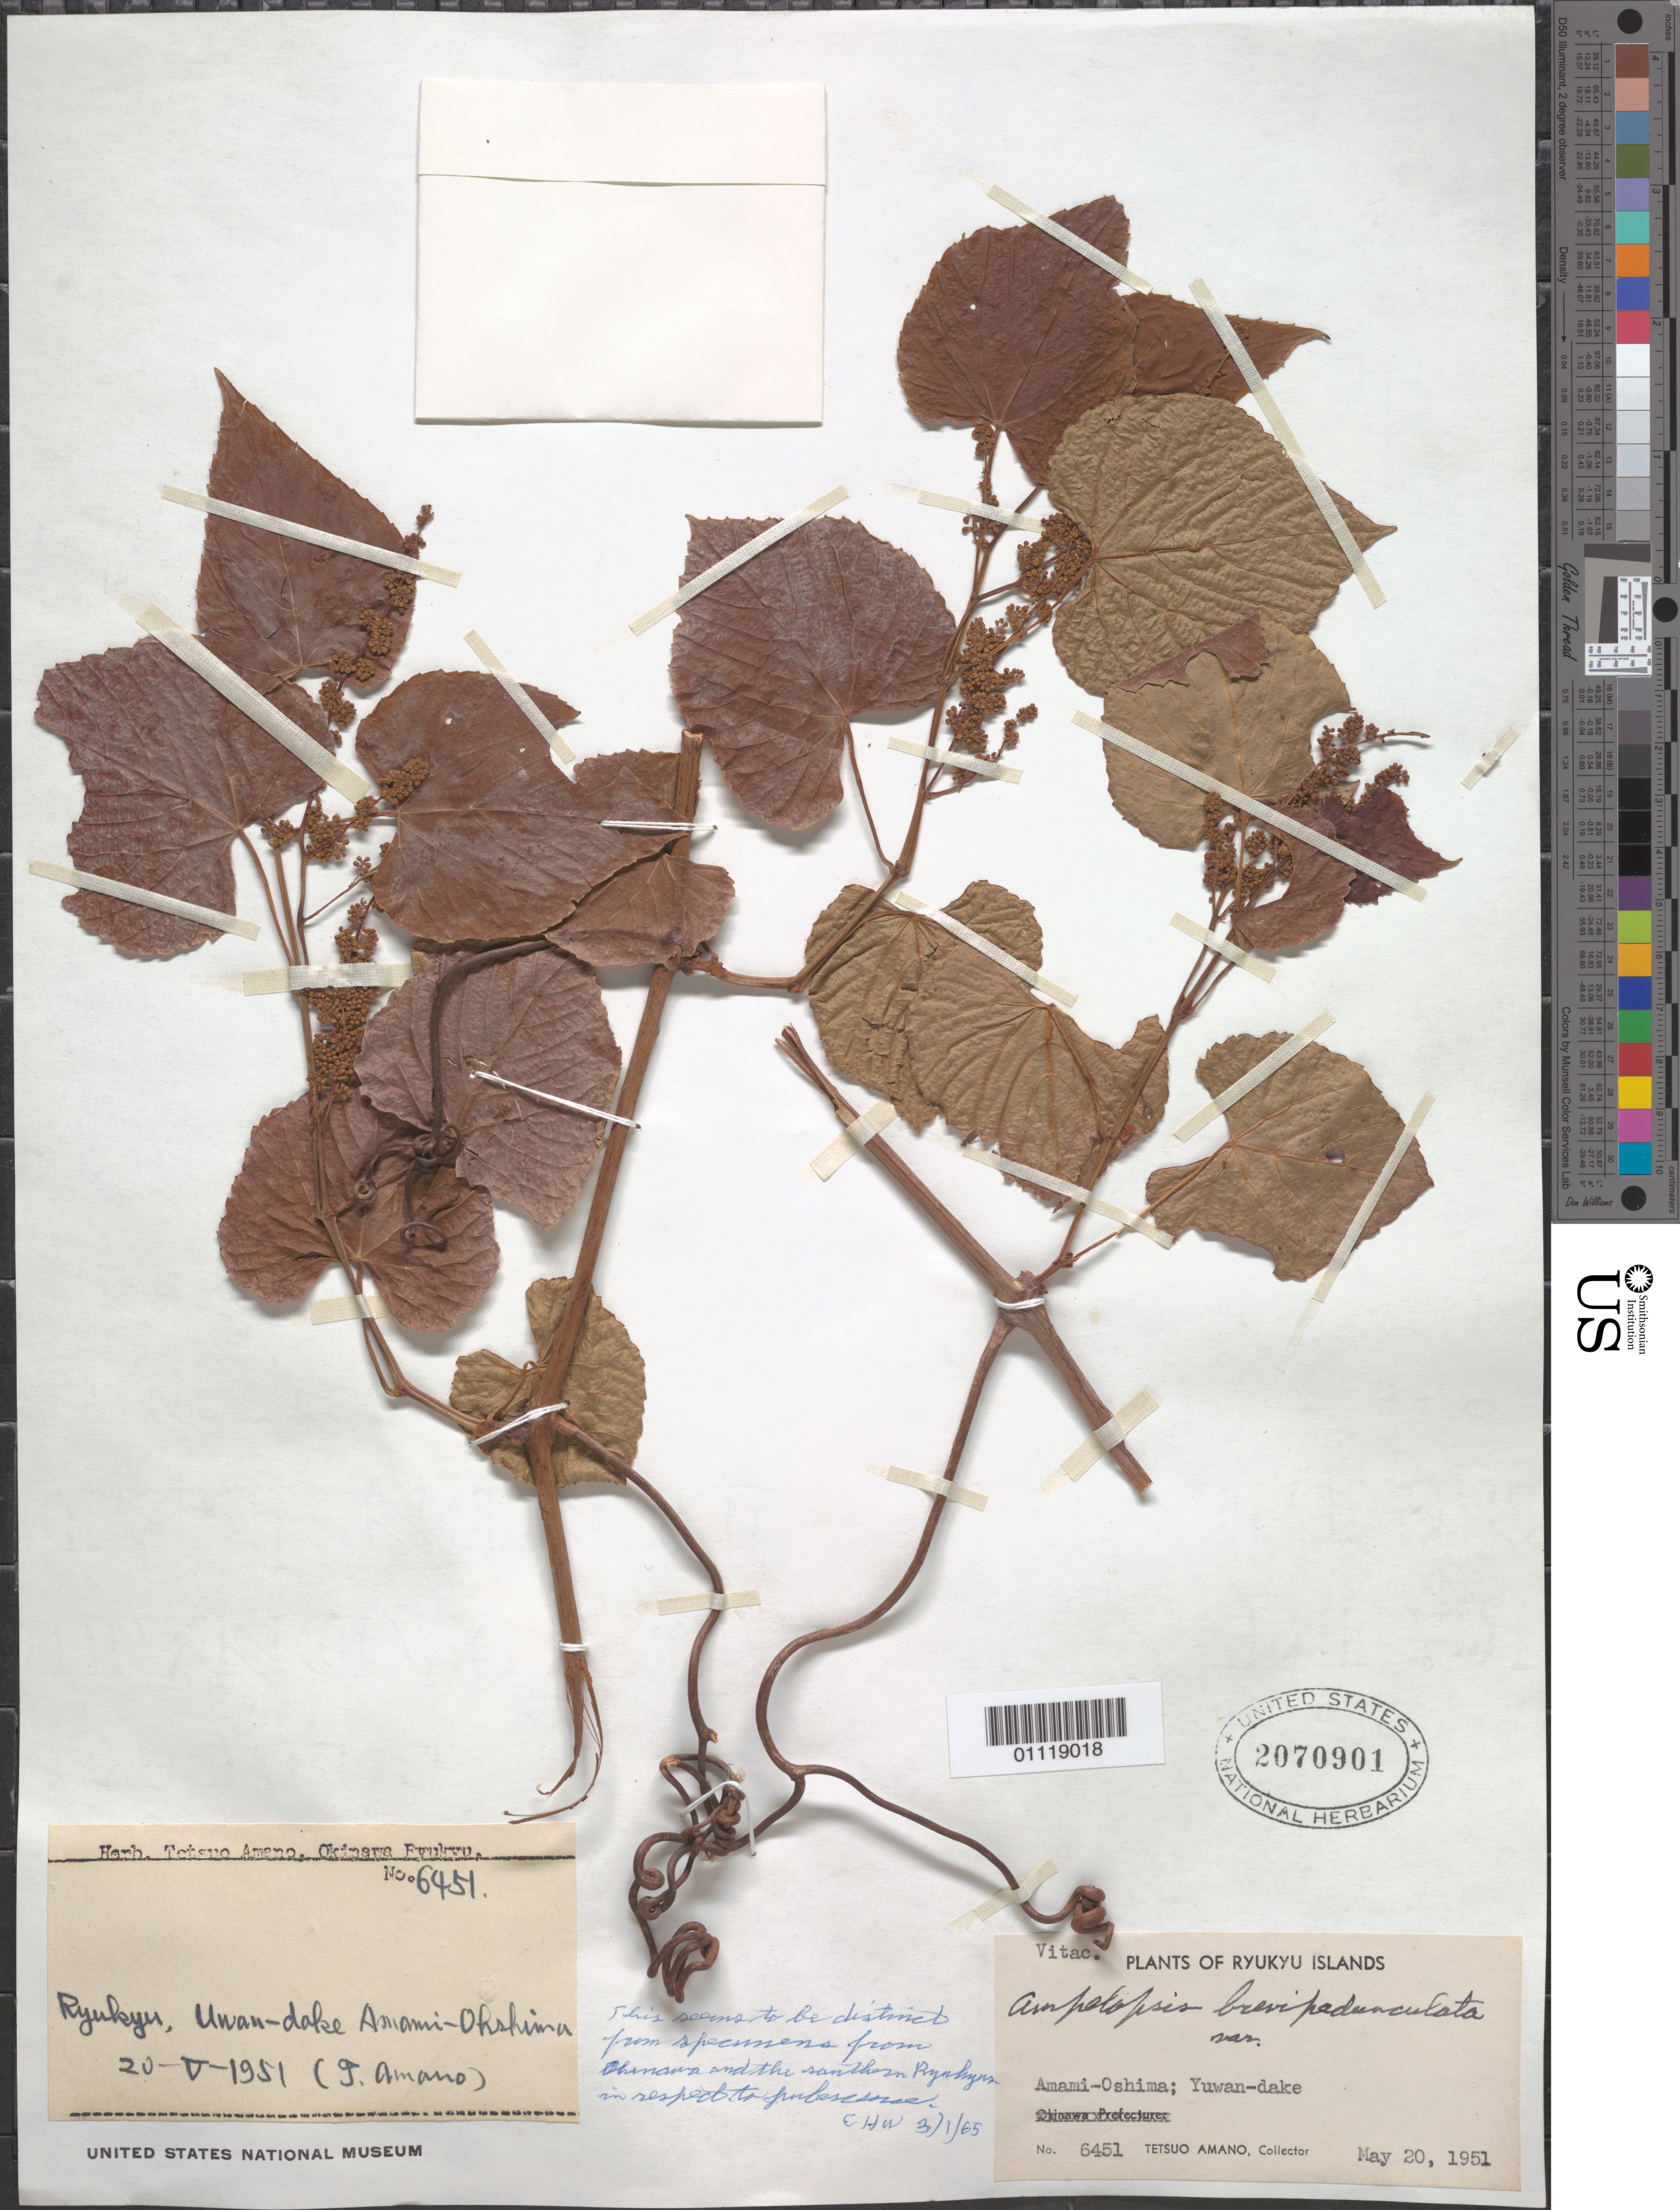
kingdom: Plantae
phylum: Tracheophyta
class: Magnoliopsida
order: Vitales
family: Vitaceae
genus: Ampelopsis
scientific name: Ampelopsis brevipedunculata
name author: (Maxim.) Trautv.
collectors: T. Amano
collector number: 6451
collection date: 1951-05-20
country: Japan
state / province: Okinawa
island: Amami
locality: Ryukyu Islands; Amami-Oshima; Yuwan-dake.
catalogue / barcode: US 2070901